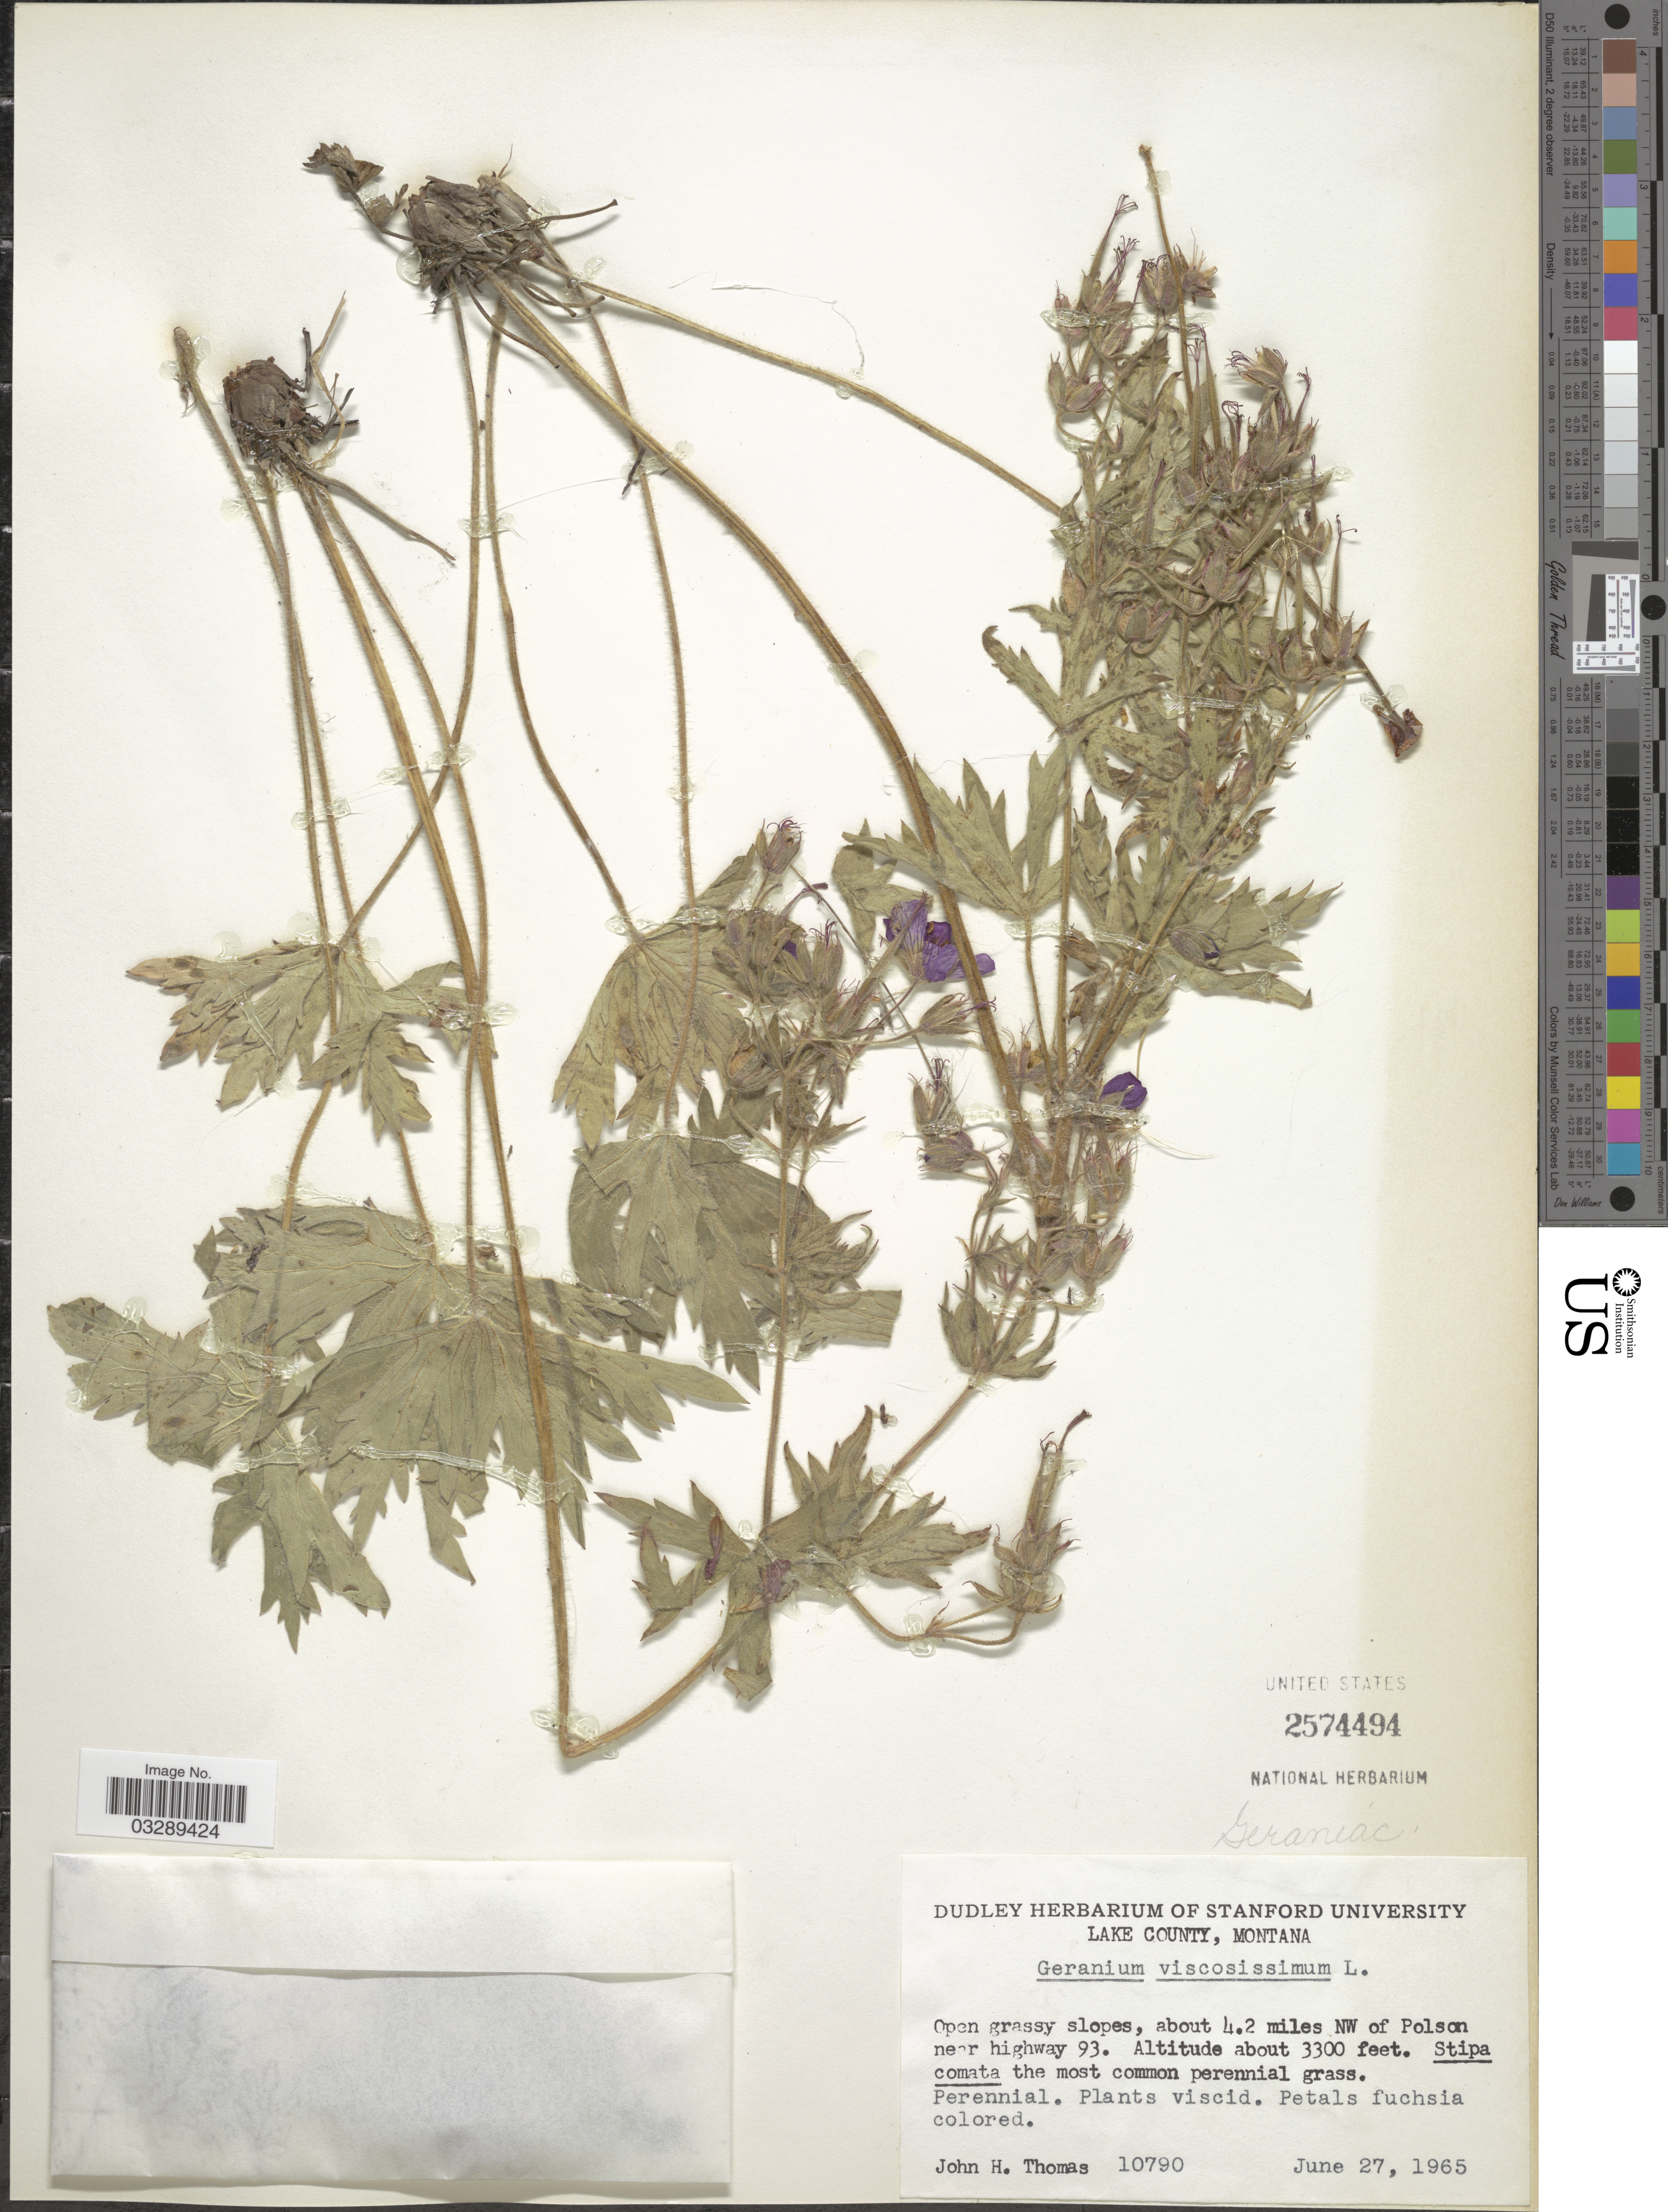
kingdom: Plantae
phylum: Tracheophyta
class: Magnoliopsida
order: Geraniales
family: Geraniaceae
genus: Geranium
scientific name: Geranium viscosissimum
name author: Fisch. & C.A. Mey.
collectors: J. H. Thomas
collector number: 10790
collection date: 1965-06-27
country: United States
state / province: Montana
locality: Lake County. Open grassy slopes, about 4.2 miles NW of Polson near highway 93.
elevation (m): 1006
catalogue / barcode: US 2574494